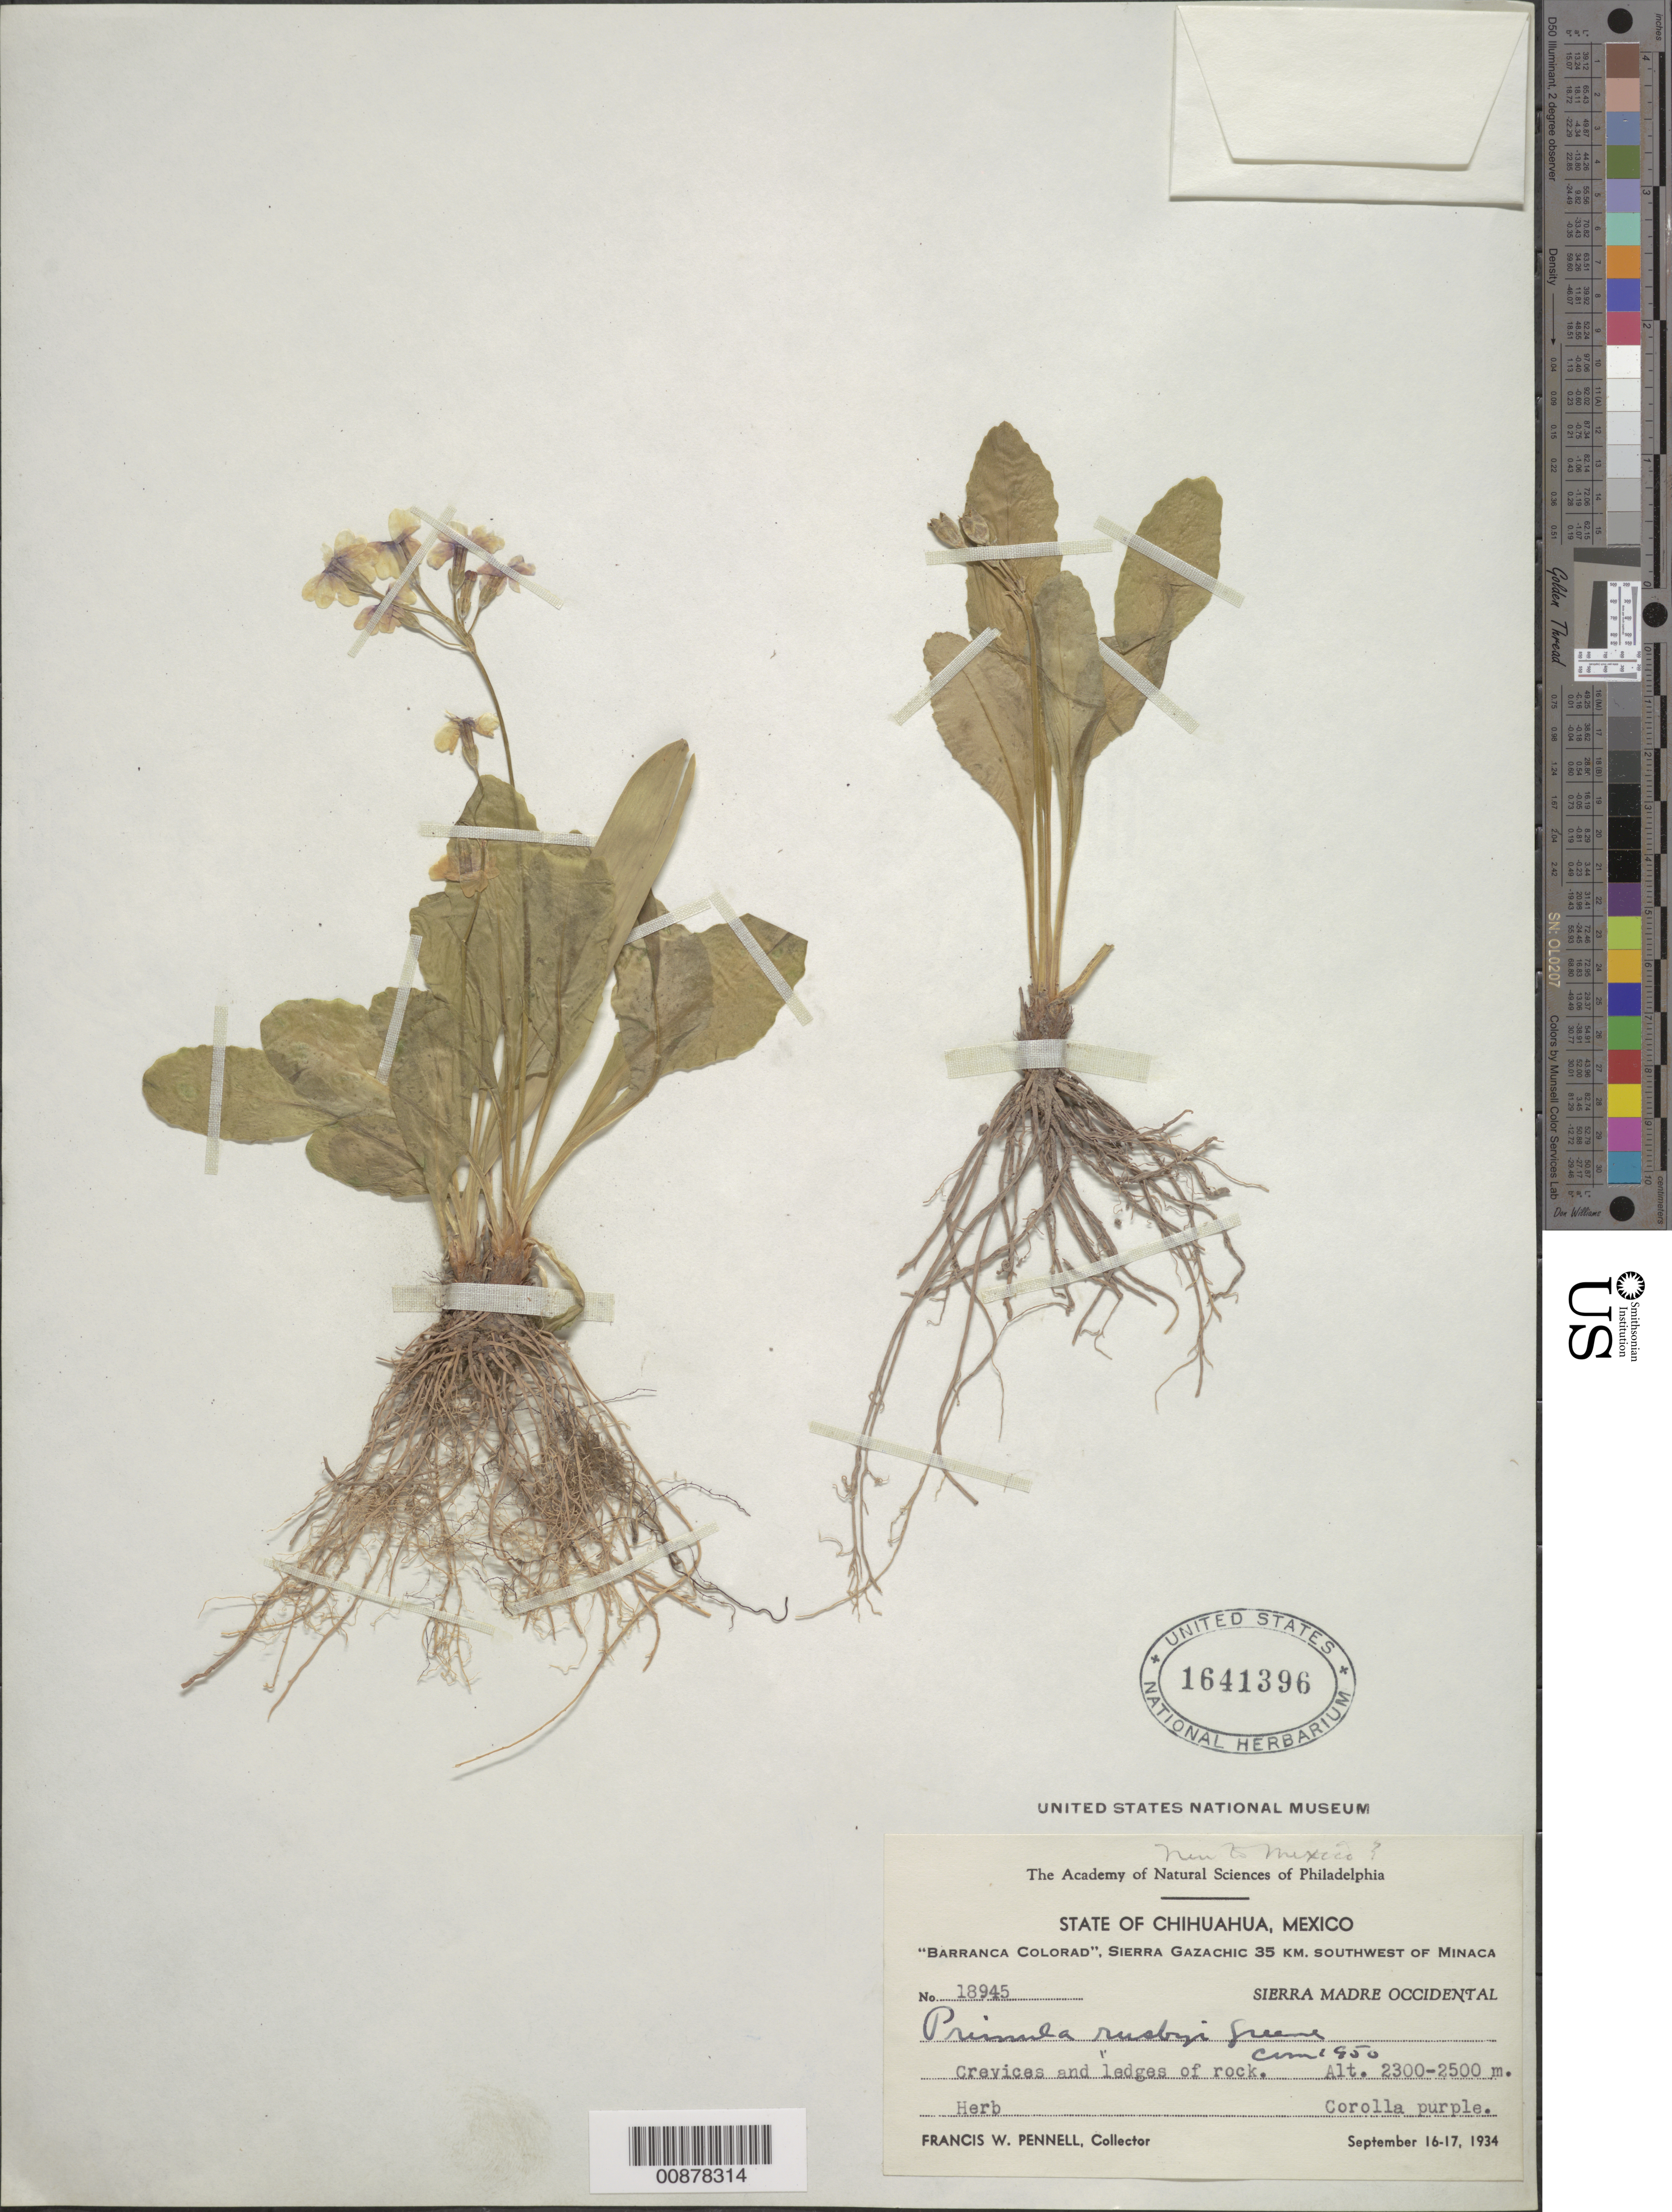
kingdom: Plantae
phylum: Tracheophyta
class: Magnoliopsida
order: Ericales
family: Primulaceae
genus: Primula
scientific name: Primula rusbyi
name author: Greene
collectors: F. W. Pennell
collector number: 18945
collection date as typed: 16 Sep 1934 to 17 Sep 1934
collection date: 1934-09-16/1934-09-17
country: Mexico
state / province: Chihuahua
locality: Barranca Colorad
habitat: Crevices and ledges of rock.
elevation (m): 2500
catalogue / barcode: US 1641396